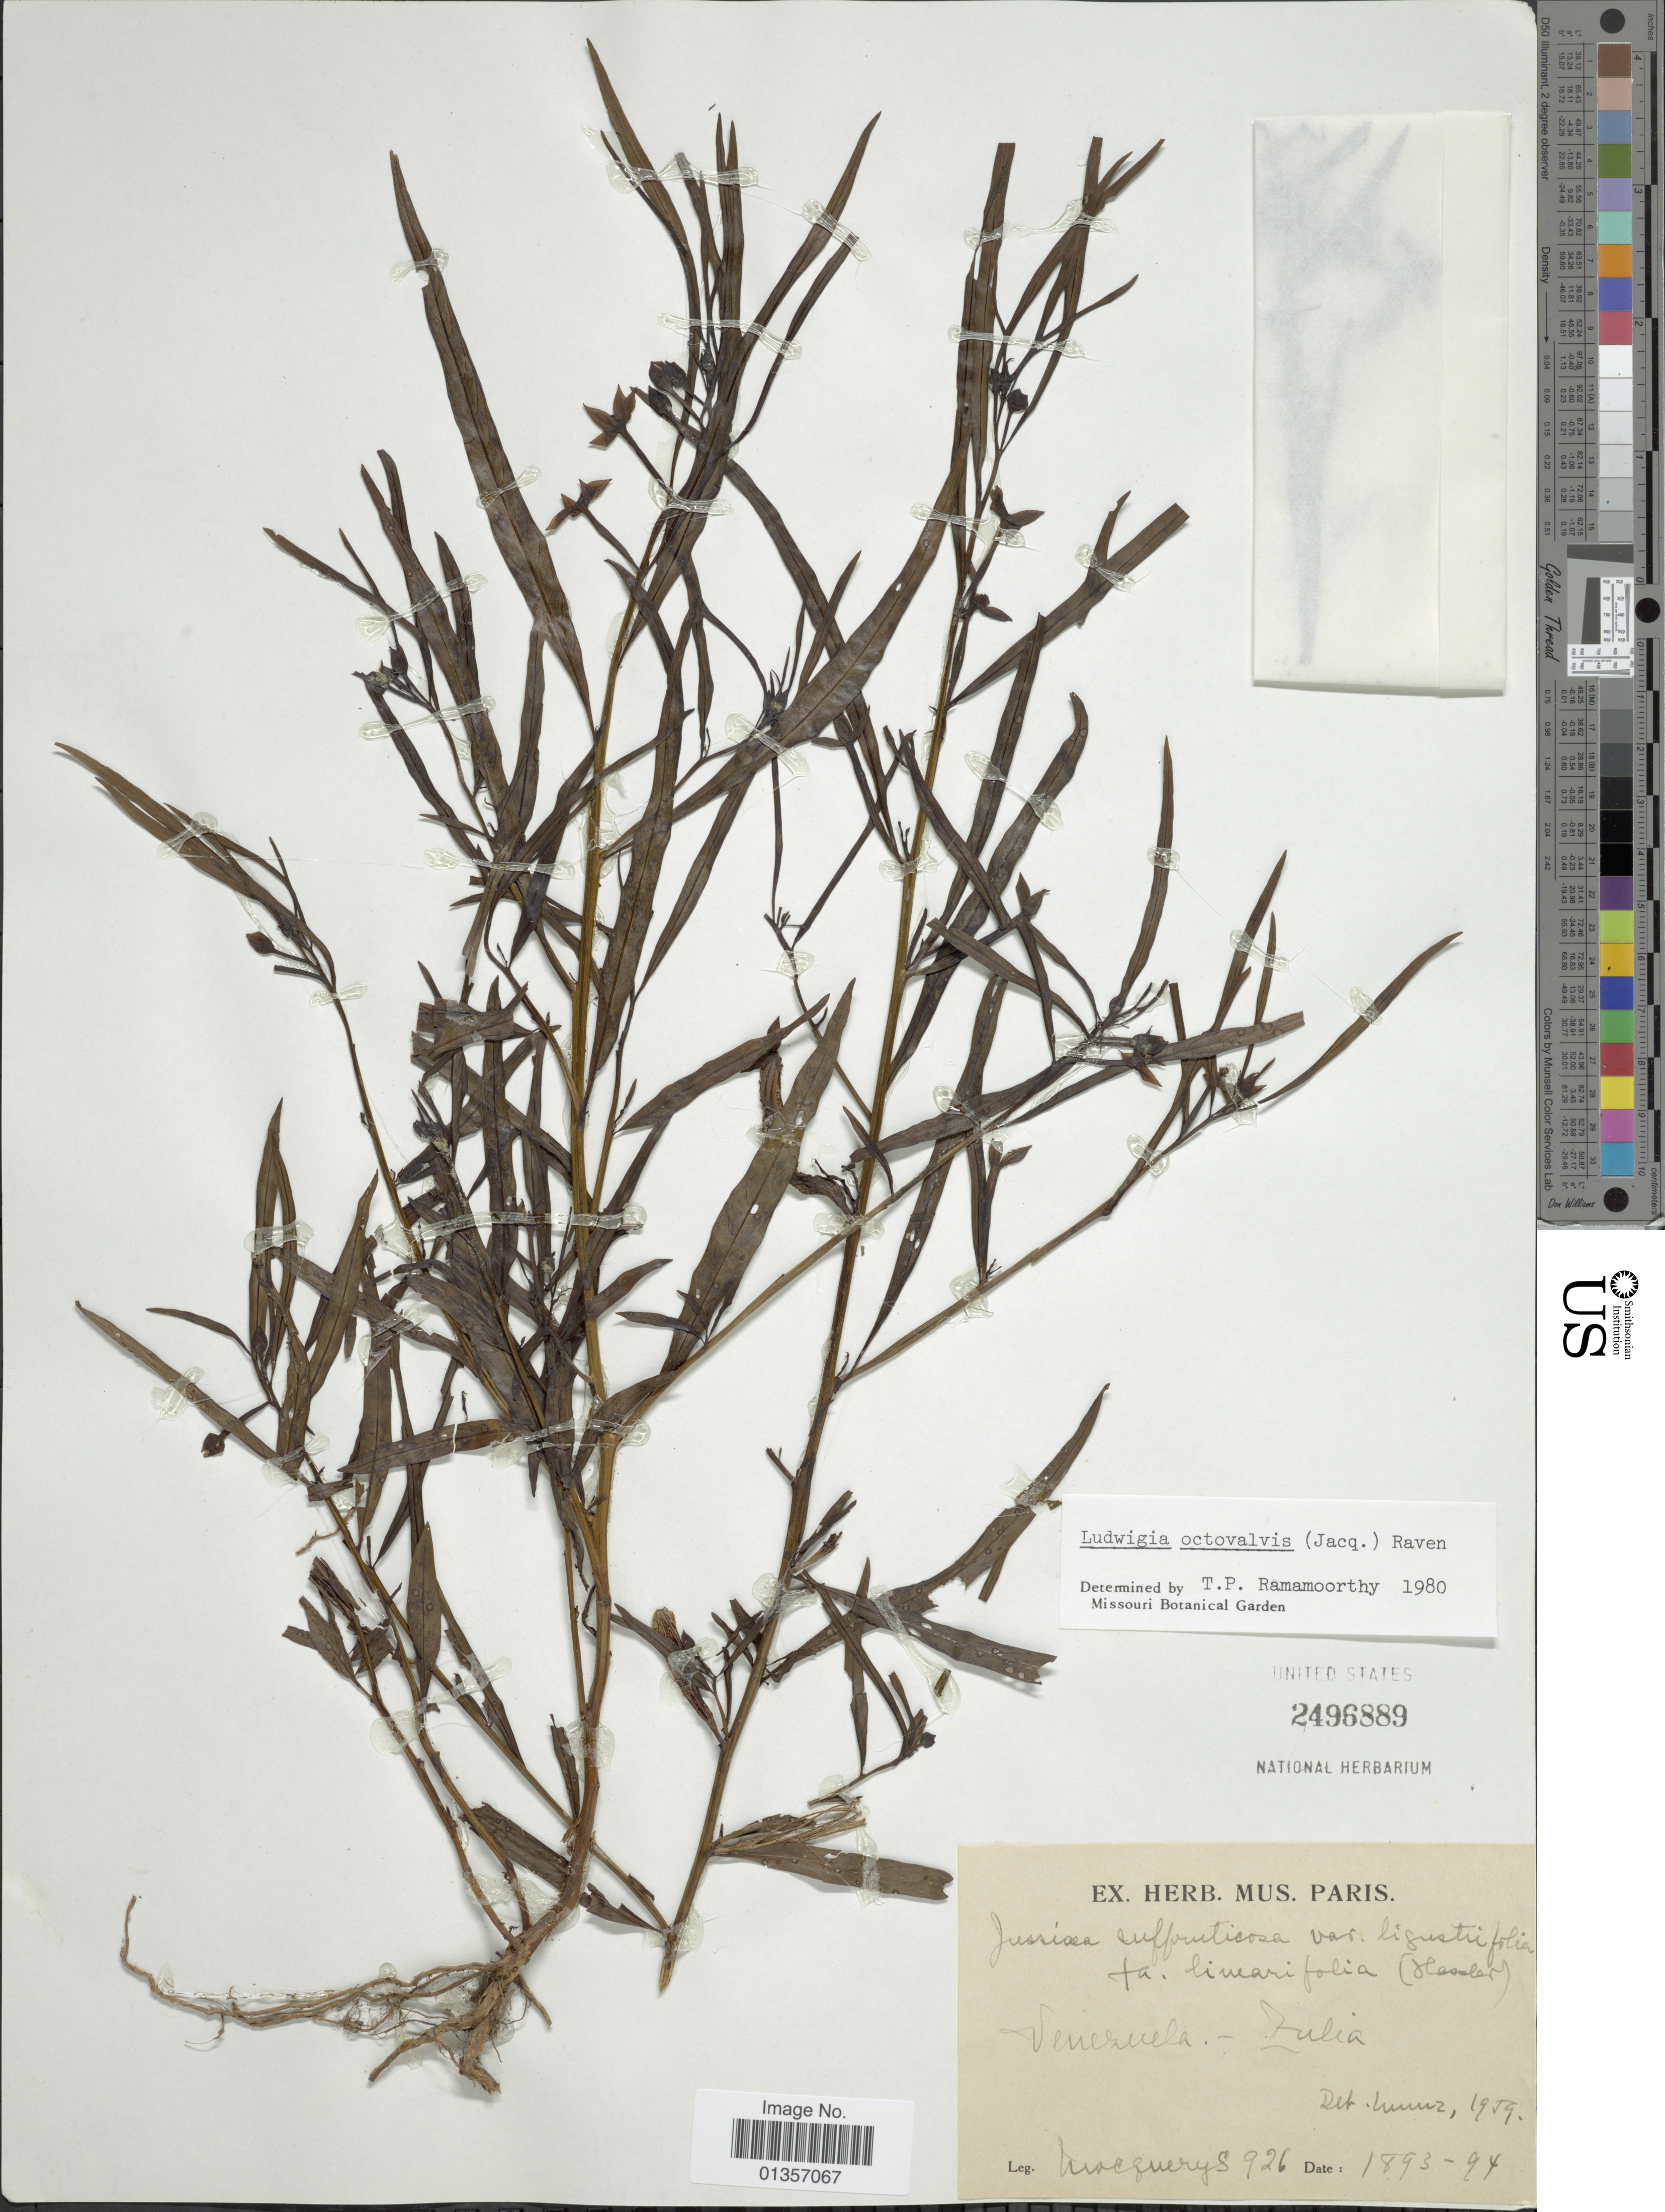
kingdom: Plantae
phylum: Tracheophyta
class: Magnoliopsida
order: Myrtales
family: Onagraceae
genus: Ludwigia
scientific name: Ludwigia octovalvis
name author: (Jacq.) P.H. Raven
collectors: A. Mocquerys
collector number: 926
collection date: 1893/1894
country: Venezuela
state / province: Zulia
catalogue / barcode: US 2496889